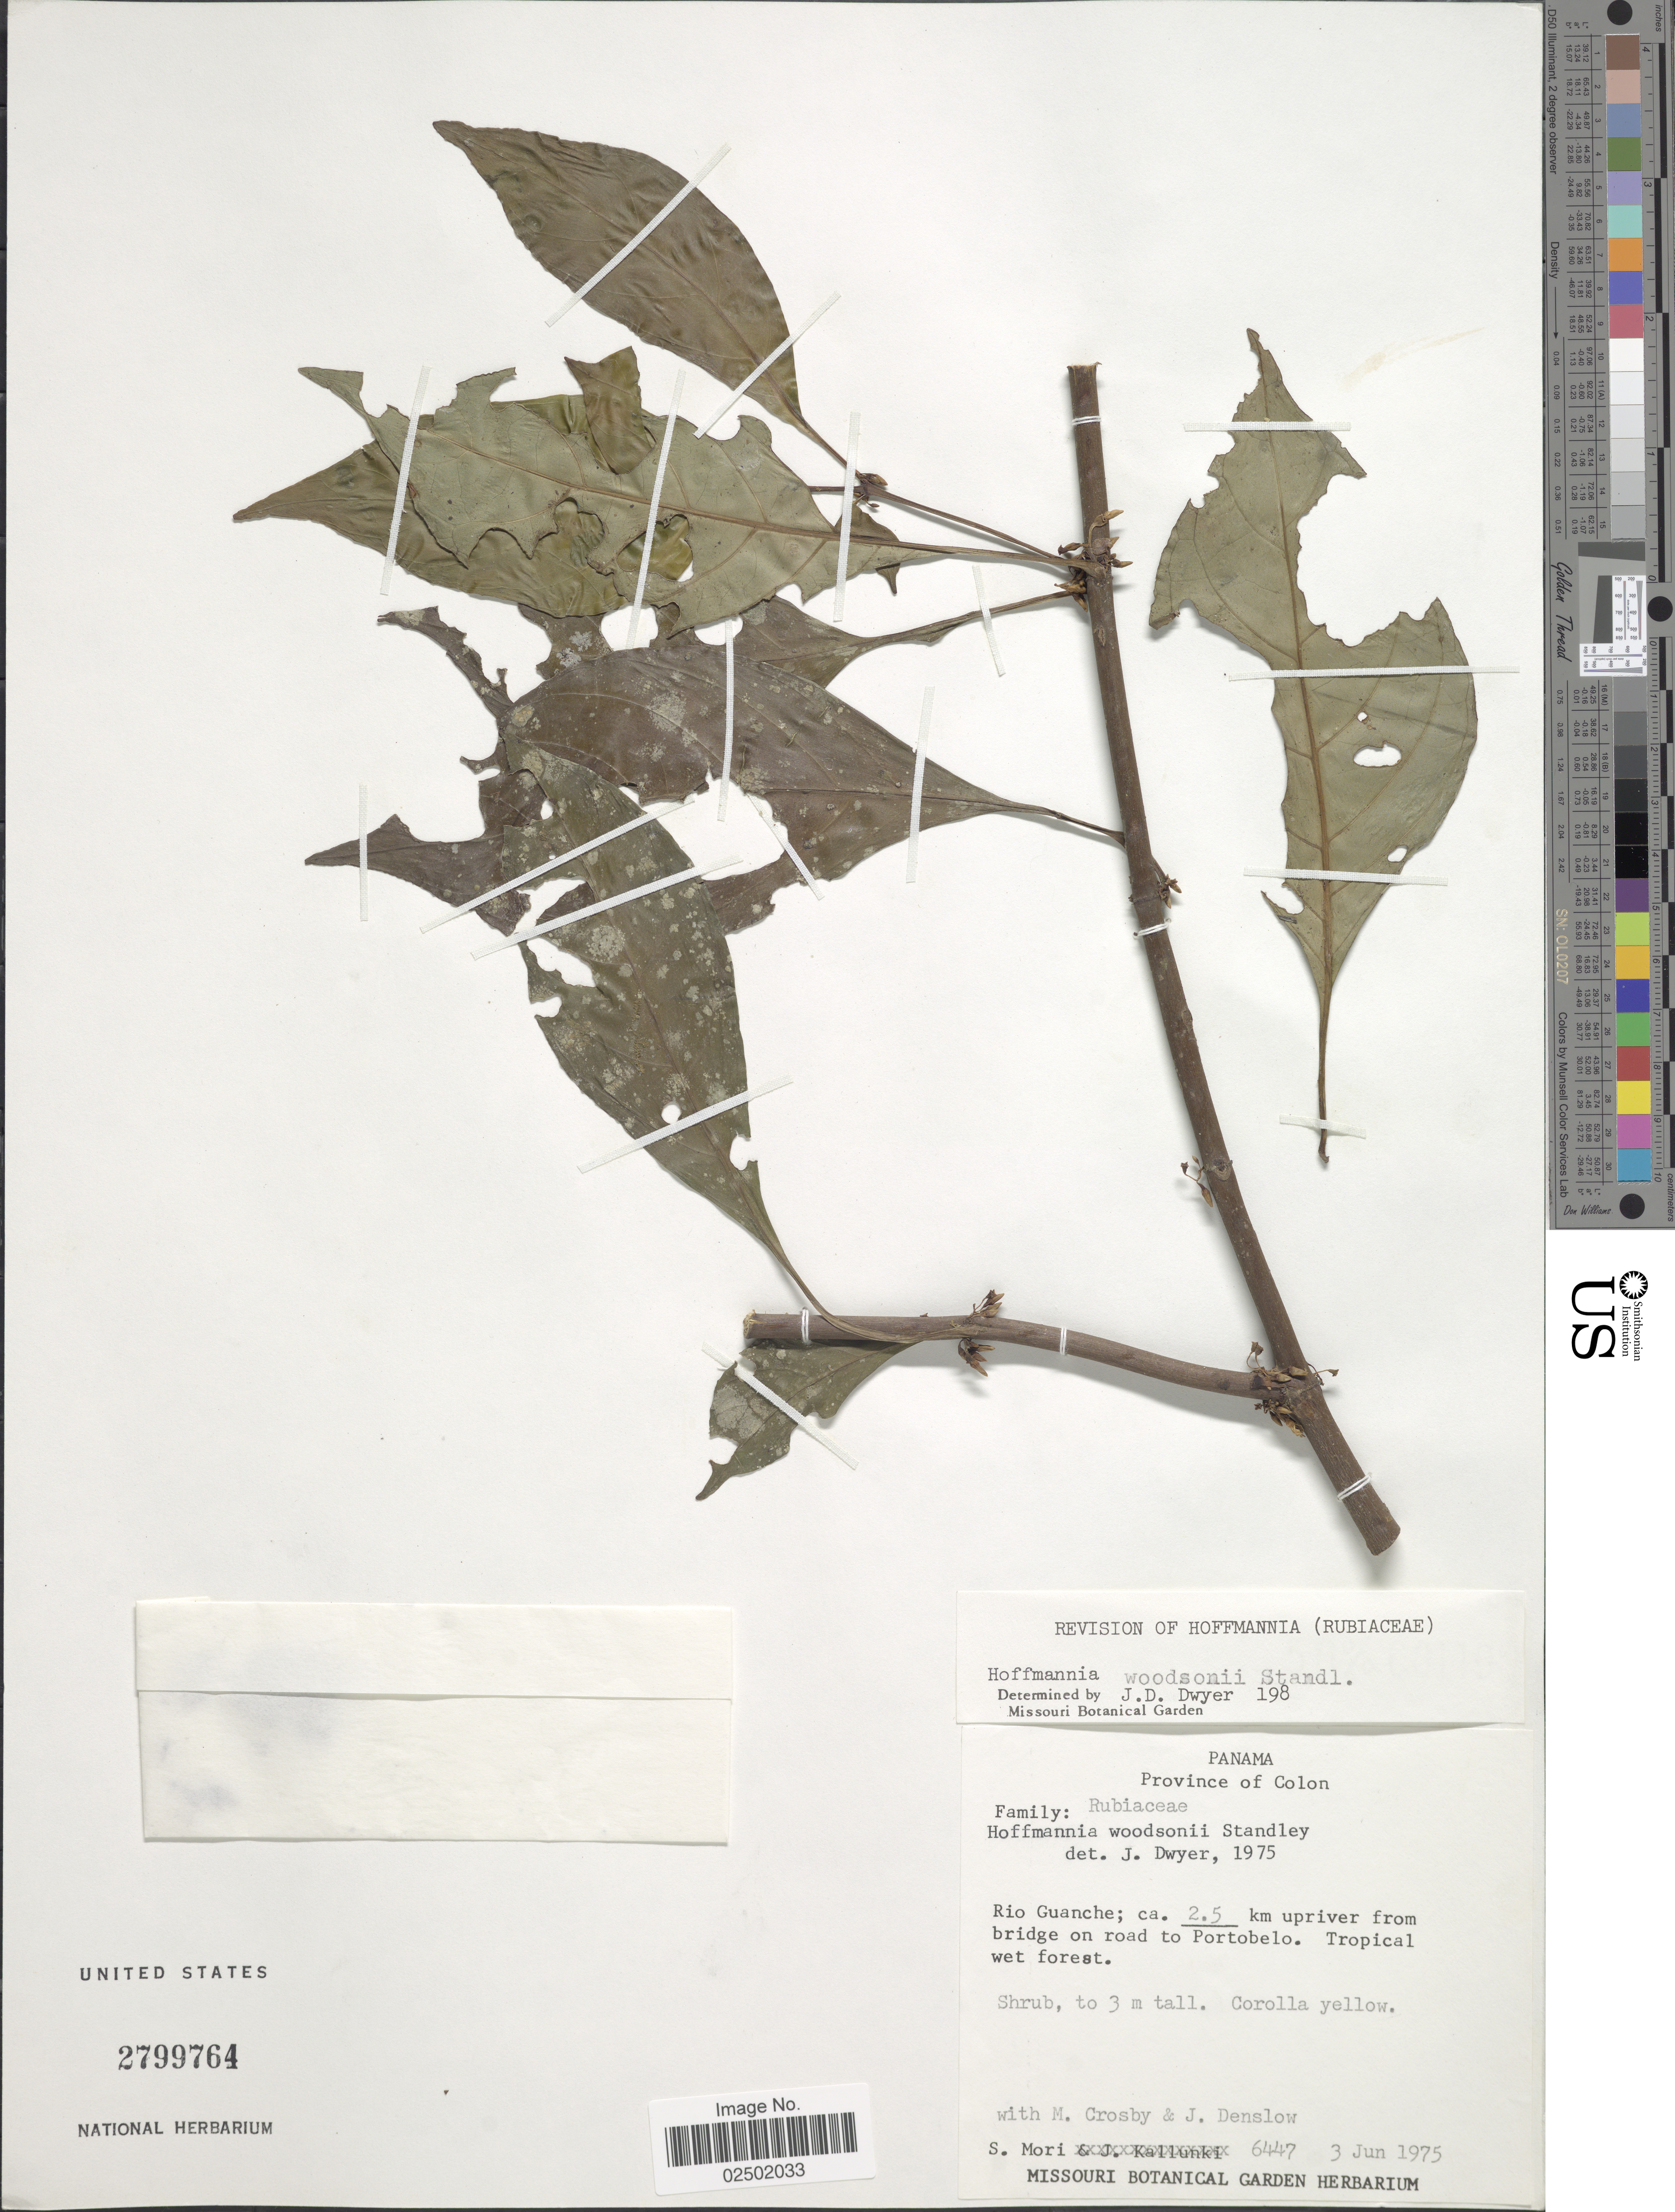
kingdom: Plantae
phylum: Tracheophyta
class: Magnoliopsida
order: Gentianales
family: Rubiaceae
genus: Hoffmannia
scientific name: Hoffmannia woodsonii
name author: Standl.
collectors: S. Mori, M. Crosby & J. Denslow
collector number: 6447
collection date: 1975-06-03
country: Panama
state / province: Colón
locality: Rio Guanche; ca. 2.5 km upriver from bridge on road to Portobelo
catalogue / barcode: US 2799764